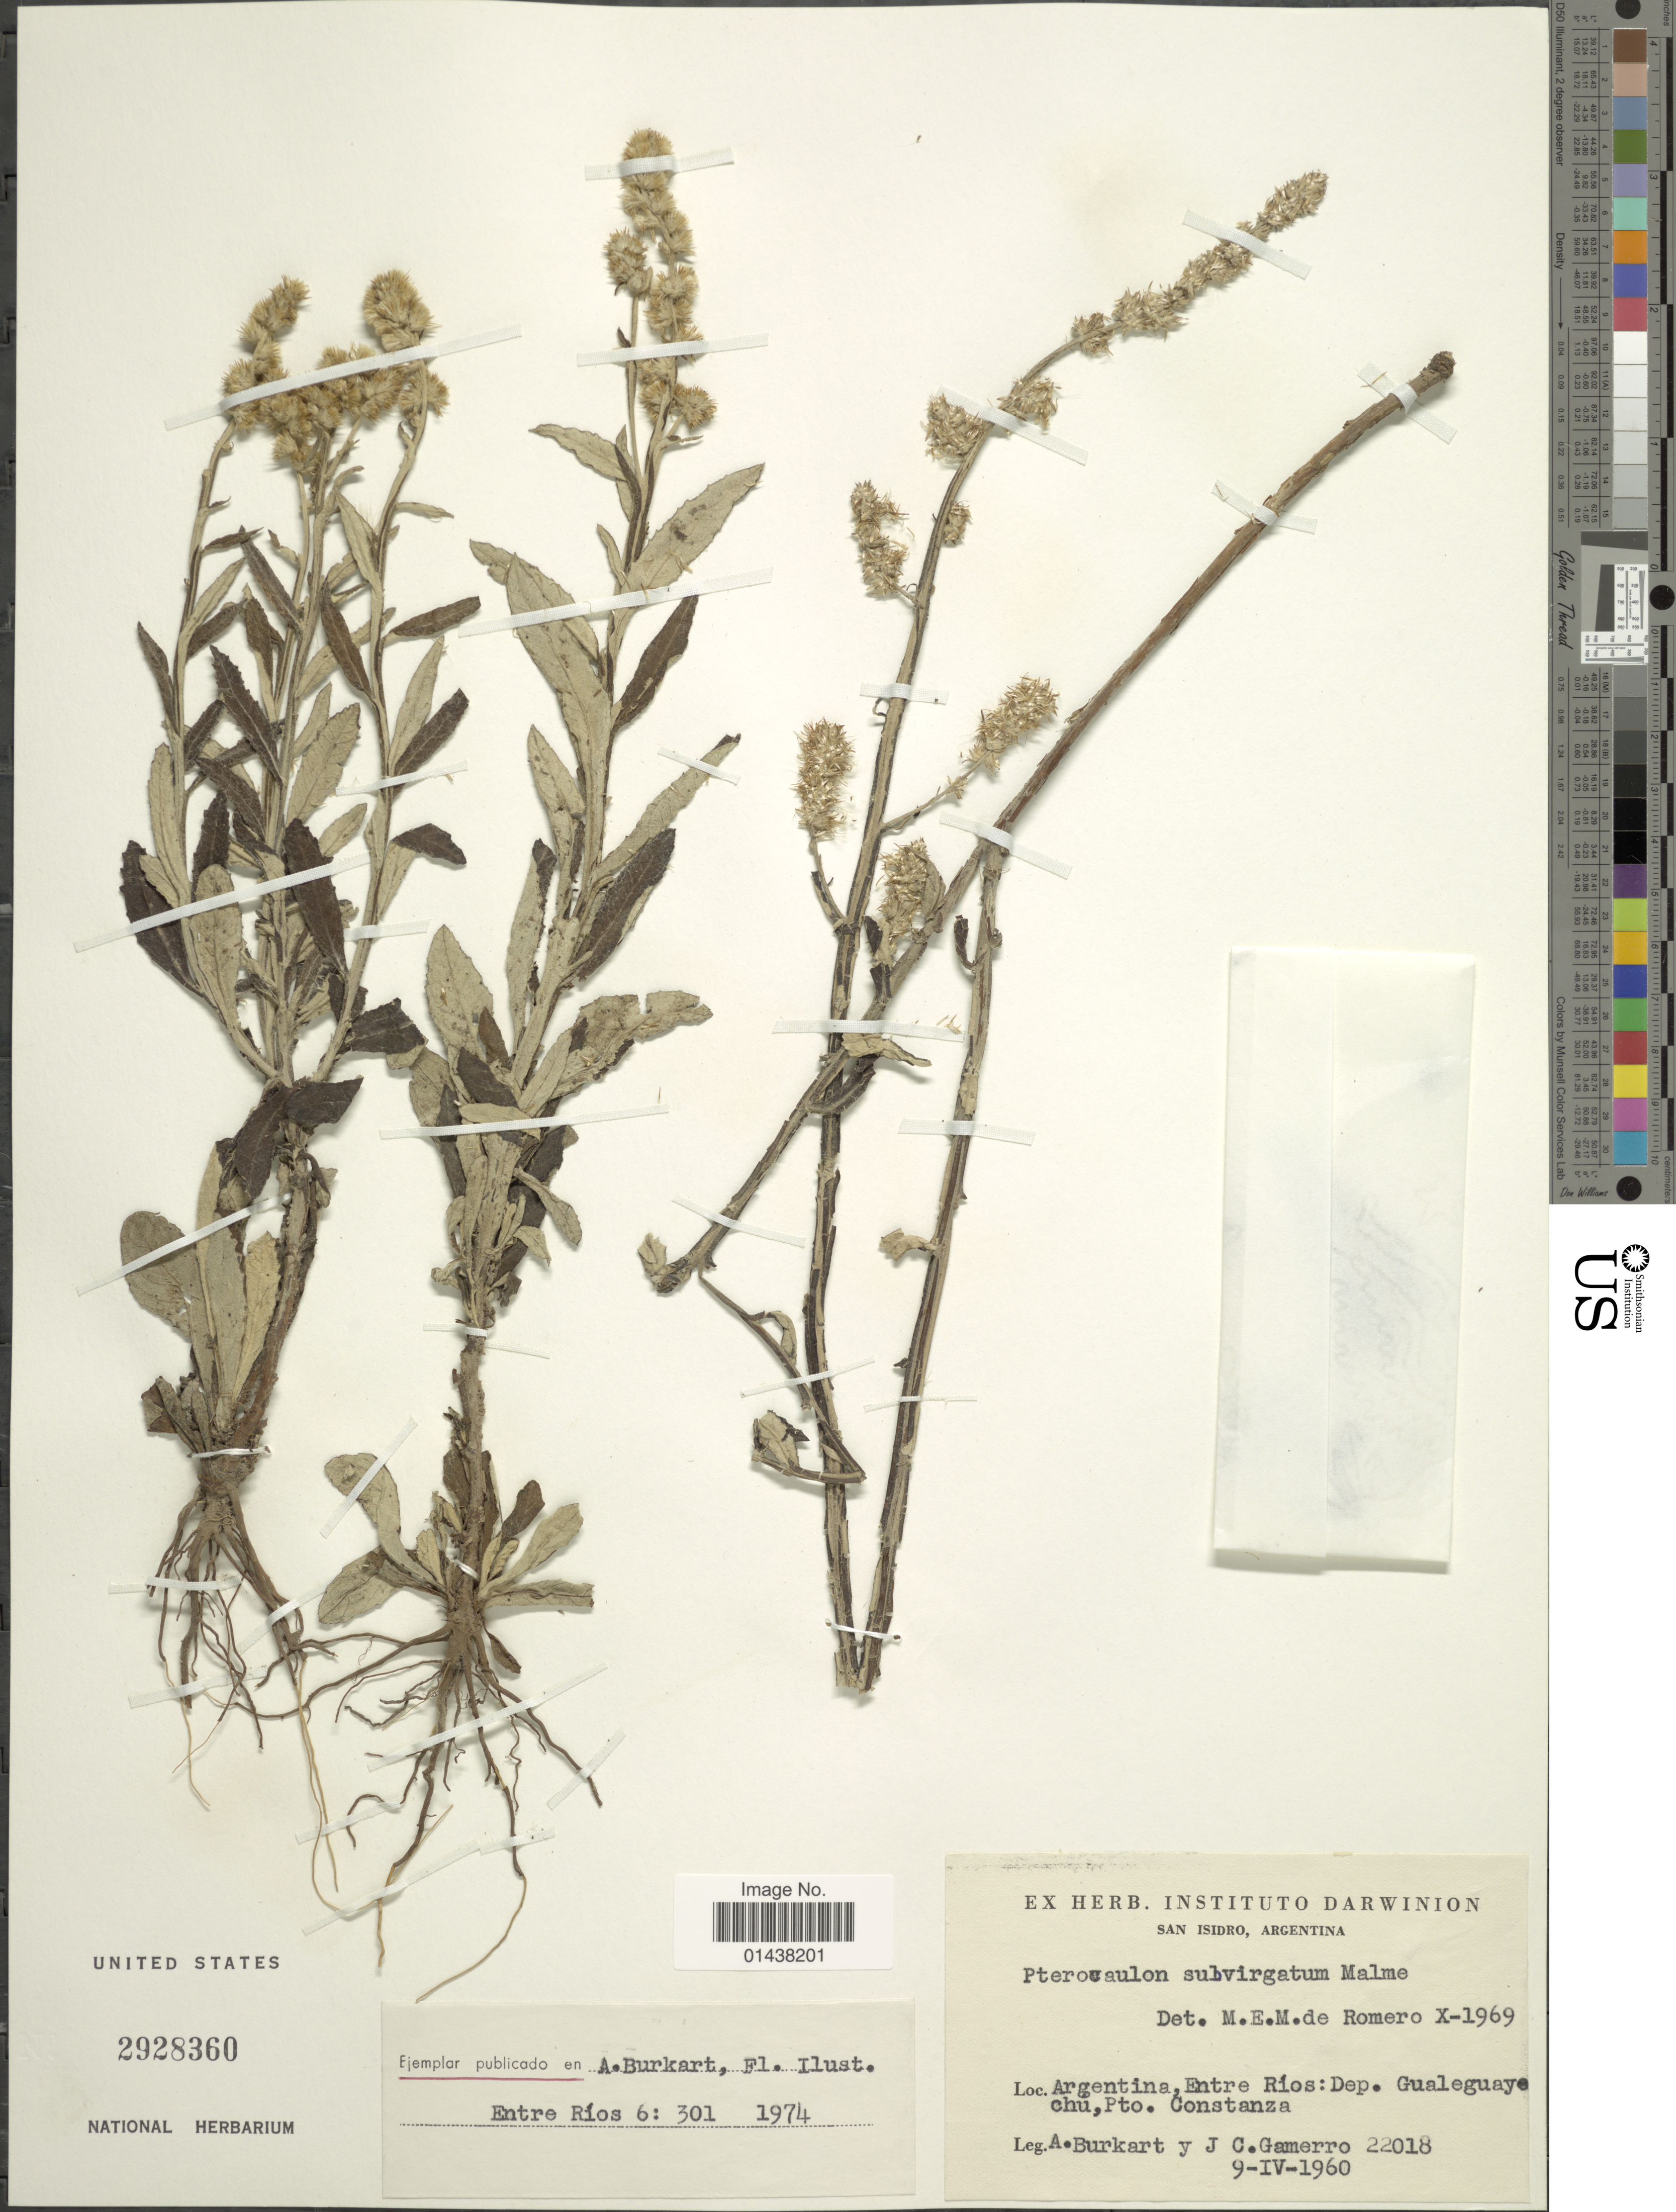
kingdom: Plantae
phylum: Tracheophyta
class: Magnoliopsida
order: Asterales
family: Asteraceae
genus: Pterocaulon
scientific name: Pterocaulon subvirgatum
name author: Malme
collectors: A. E. Burkart & J. Gamerro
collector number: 22018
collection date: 1960-04-09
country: Argentina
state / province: Entre Rios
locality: Dep. Gualeguaychú, Pto. Constanza.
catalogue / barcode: US 2928360